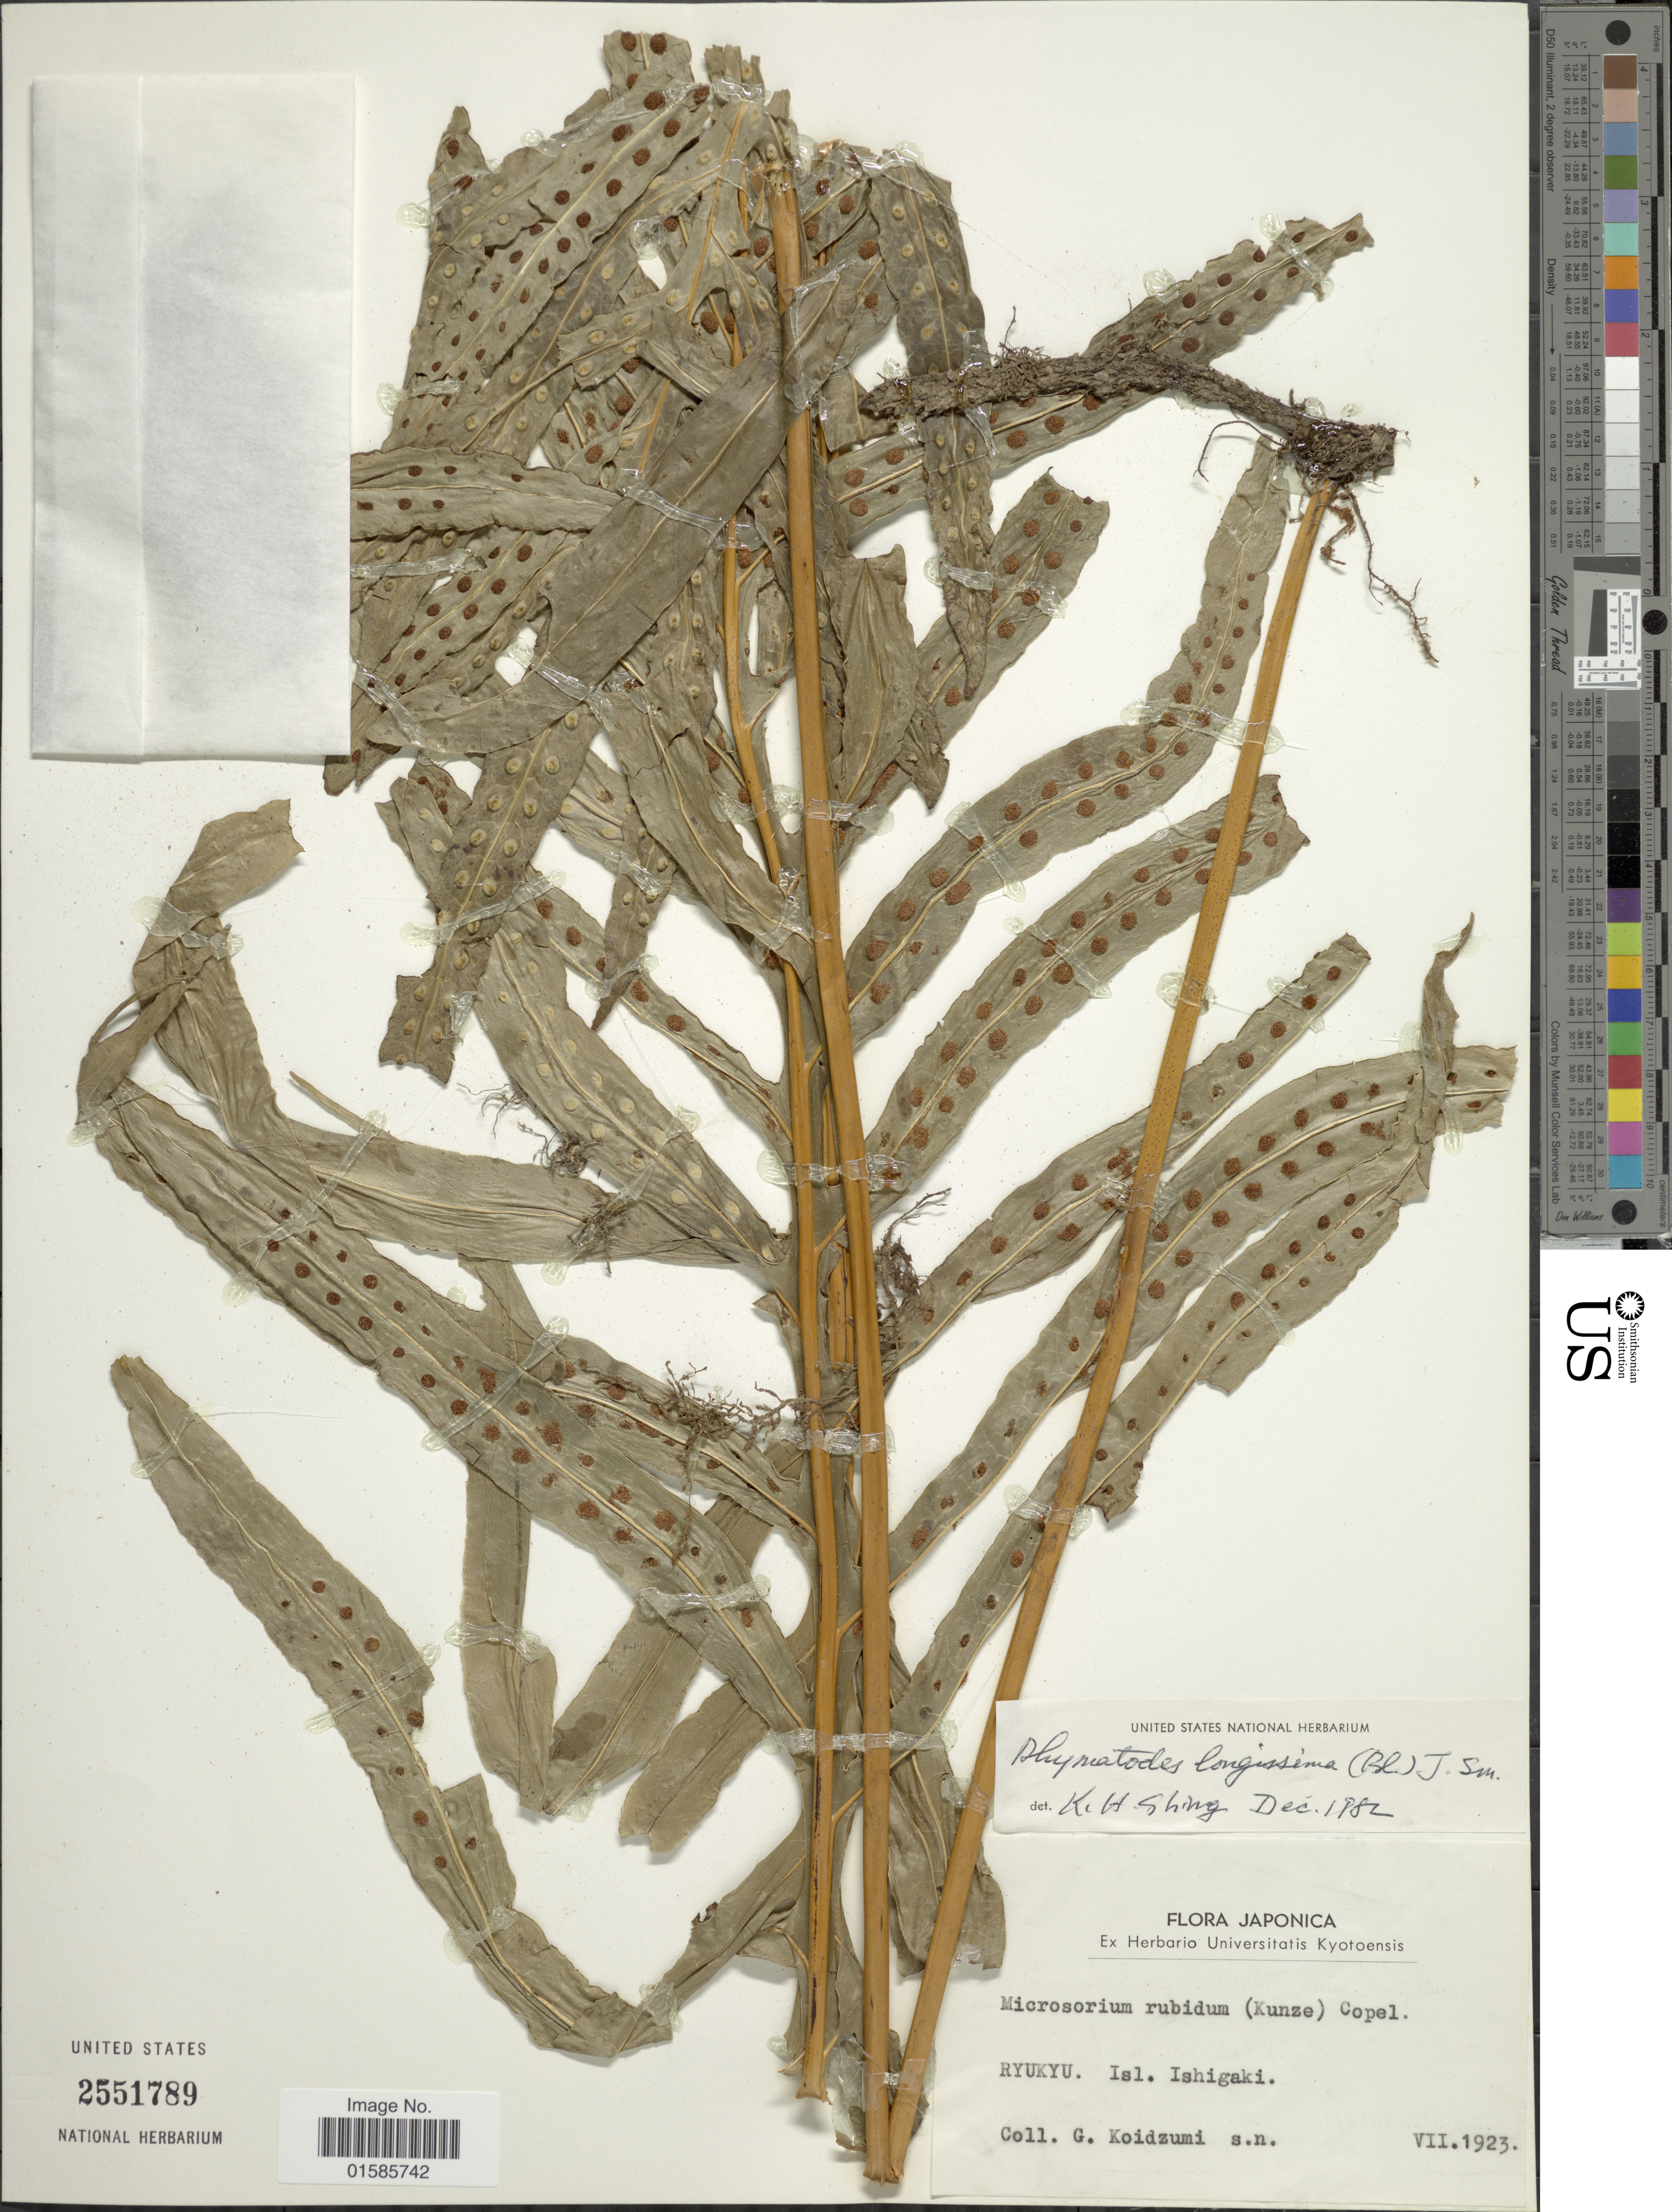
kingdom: Plantae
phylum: Tracheophyta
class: Polypodiopsida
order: Polypodiales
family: Polypodiaceae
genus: Microsorum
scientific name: Microsorum longissimum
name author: Fée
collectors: G. Koidzumi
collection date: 1923-07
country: Japan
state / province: Okinawa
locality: Ryukyu Isl. Ishigaki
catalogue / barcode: US 2551789